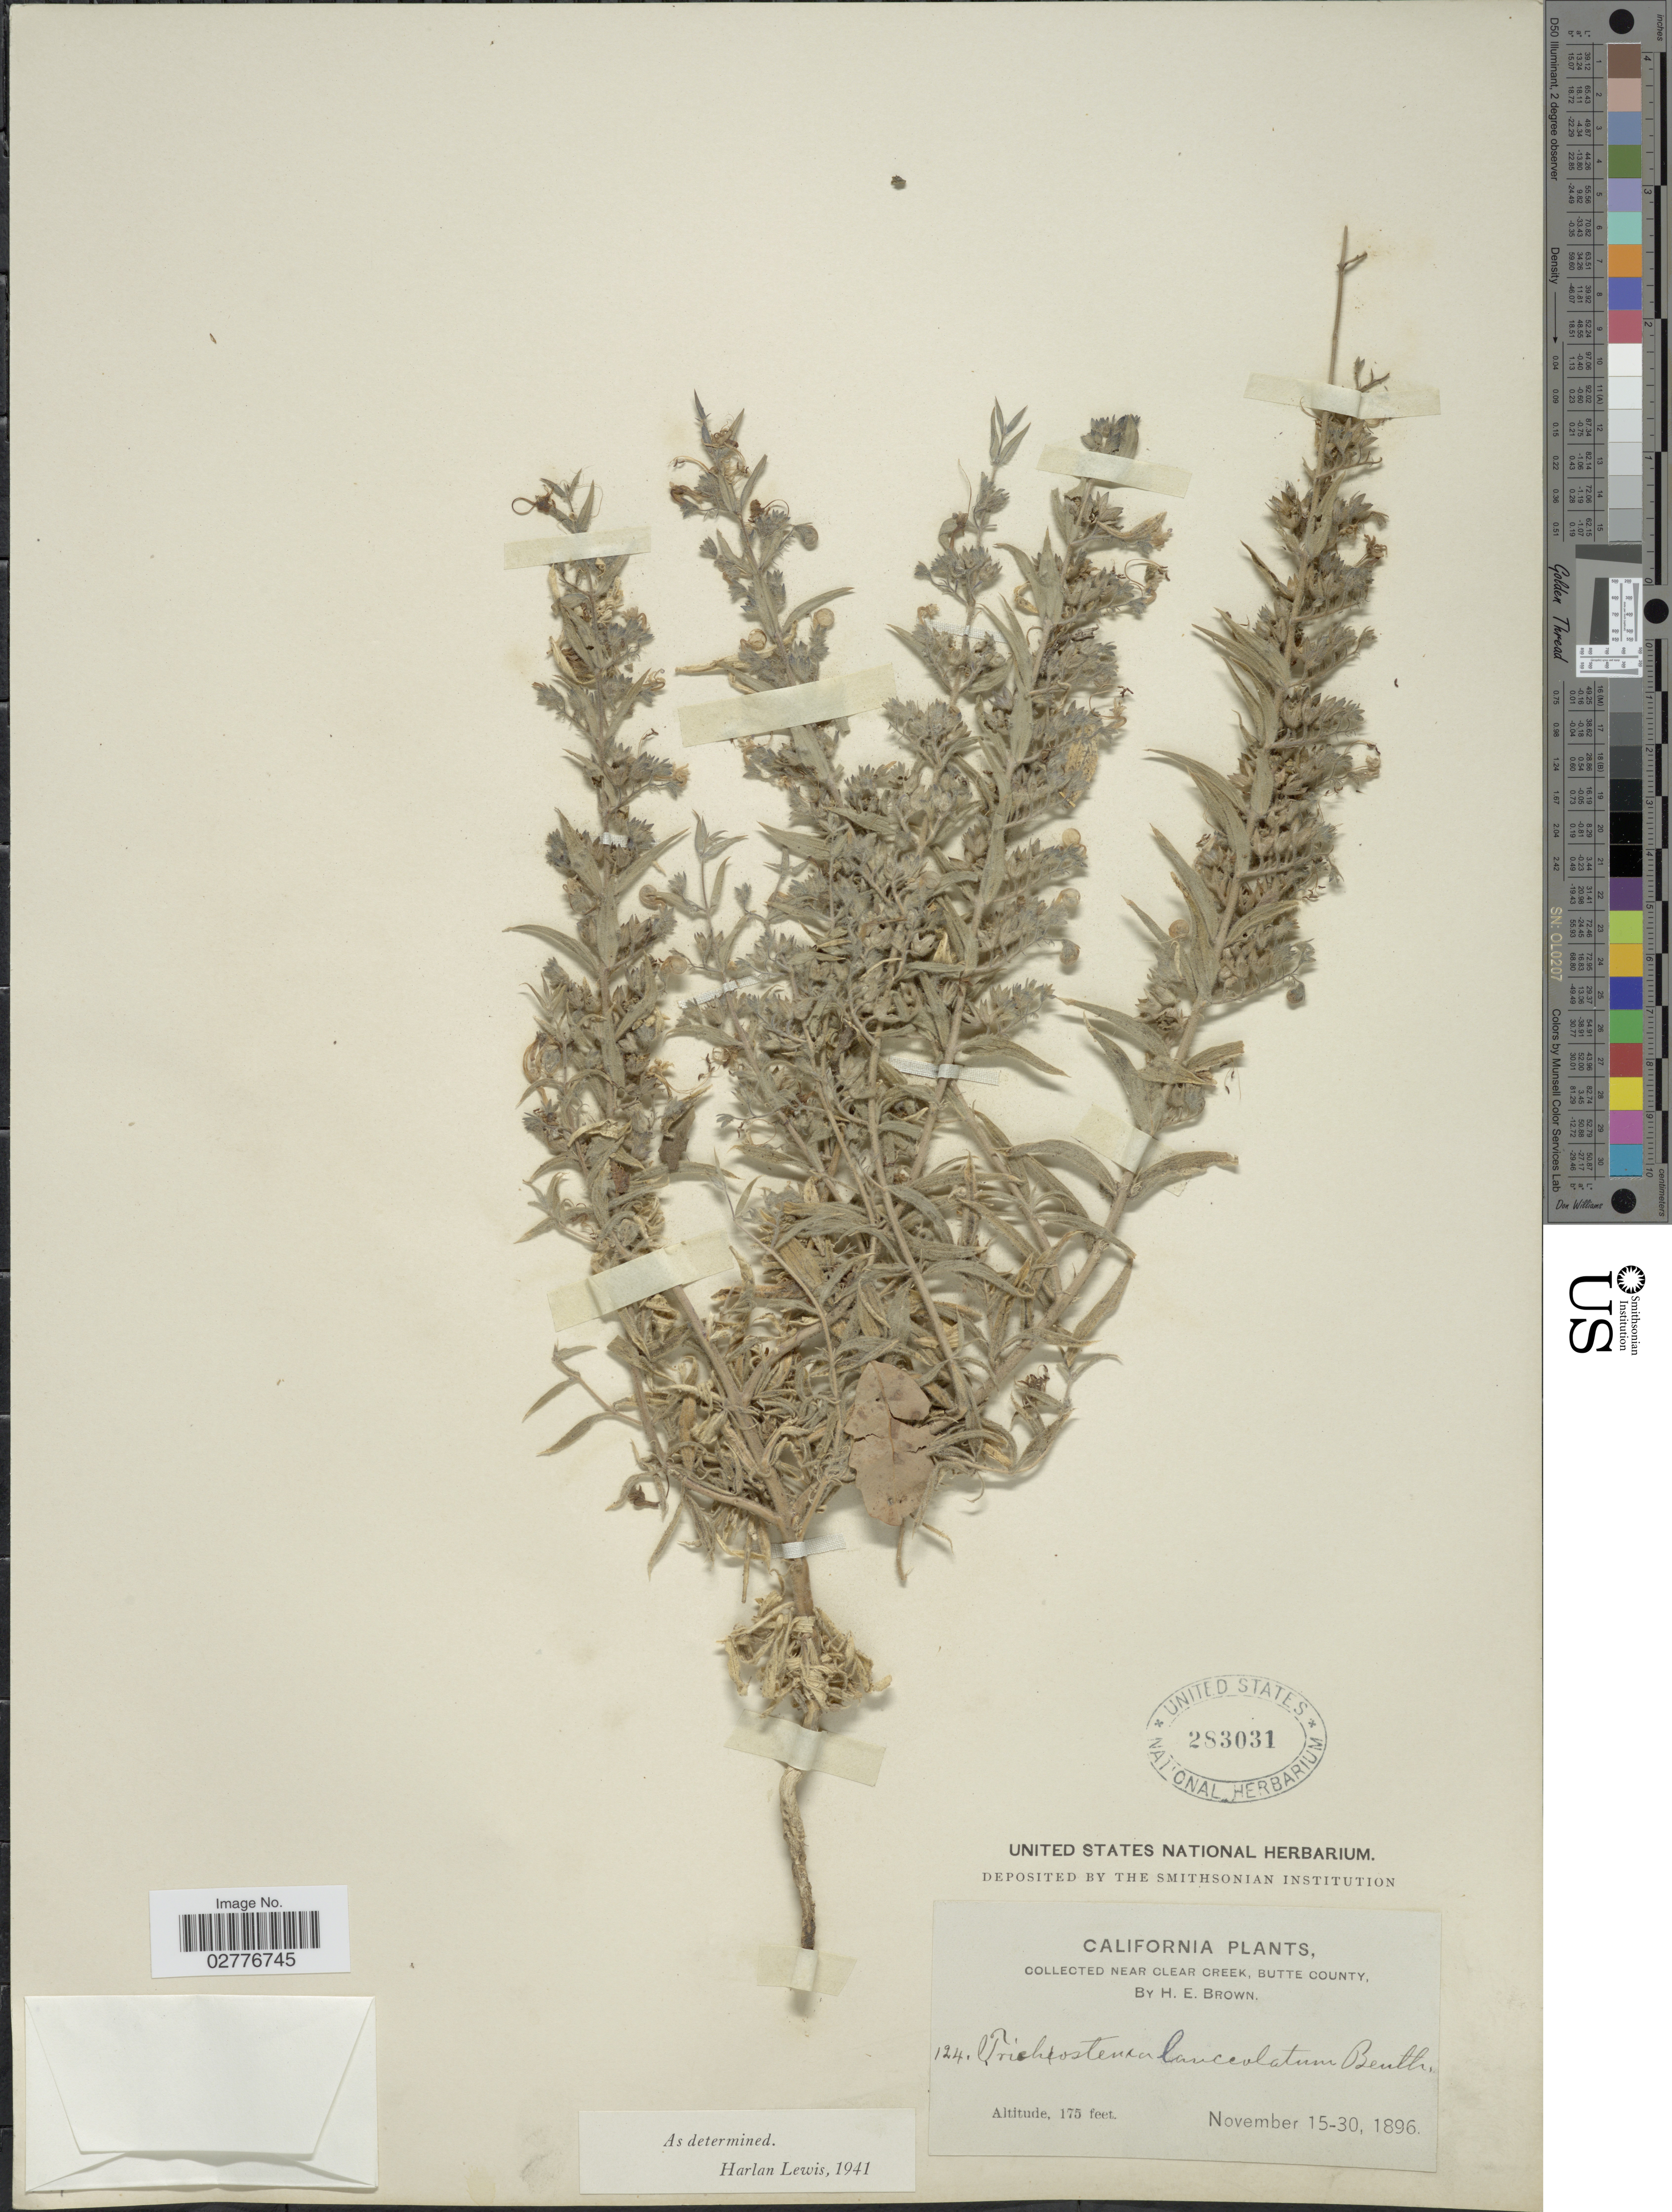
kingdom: Plantae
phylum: Tracheophyta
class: Magnoliopsida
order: Lamiales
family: Lamiaceae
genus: Trichostema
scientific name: Trichostema lanceolatum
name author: Benth.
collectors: H. E. Brown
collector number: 124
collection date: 1896-11-15/1896-11-30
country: United States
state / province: California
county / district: Butte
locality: Near Clear Creek, Butte County.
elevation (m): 53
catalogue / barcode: US 283031